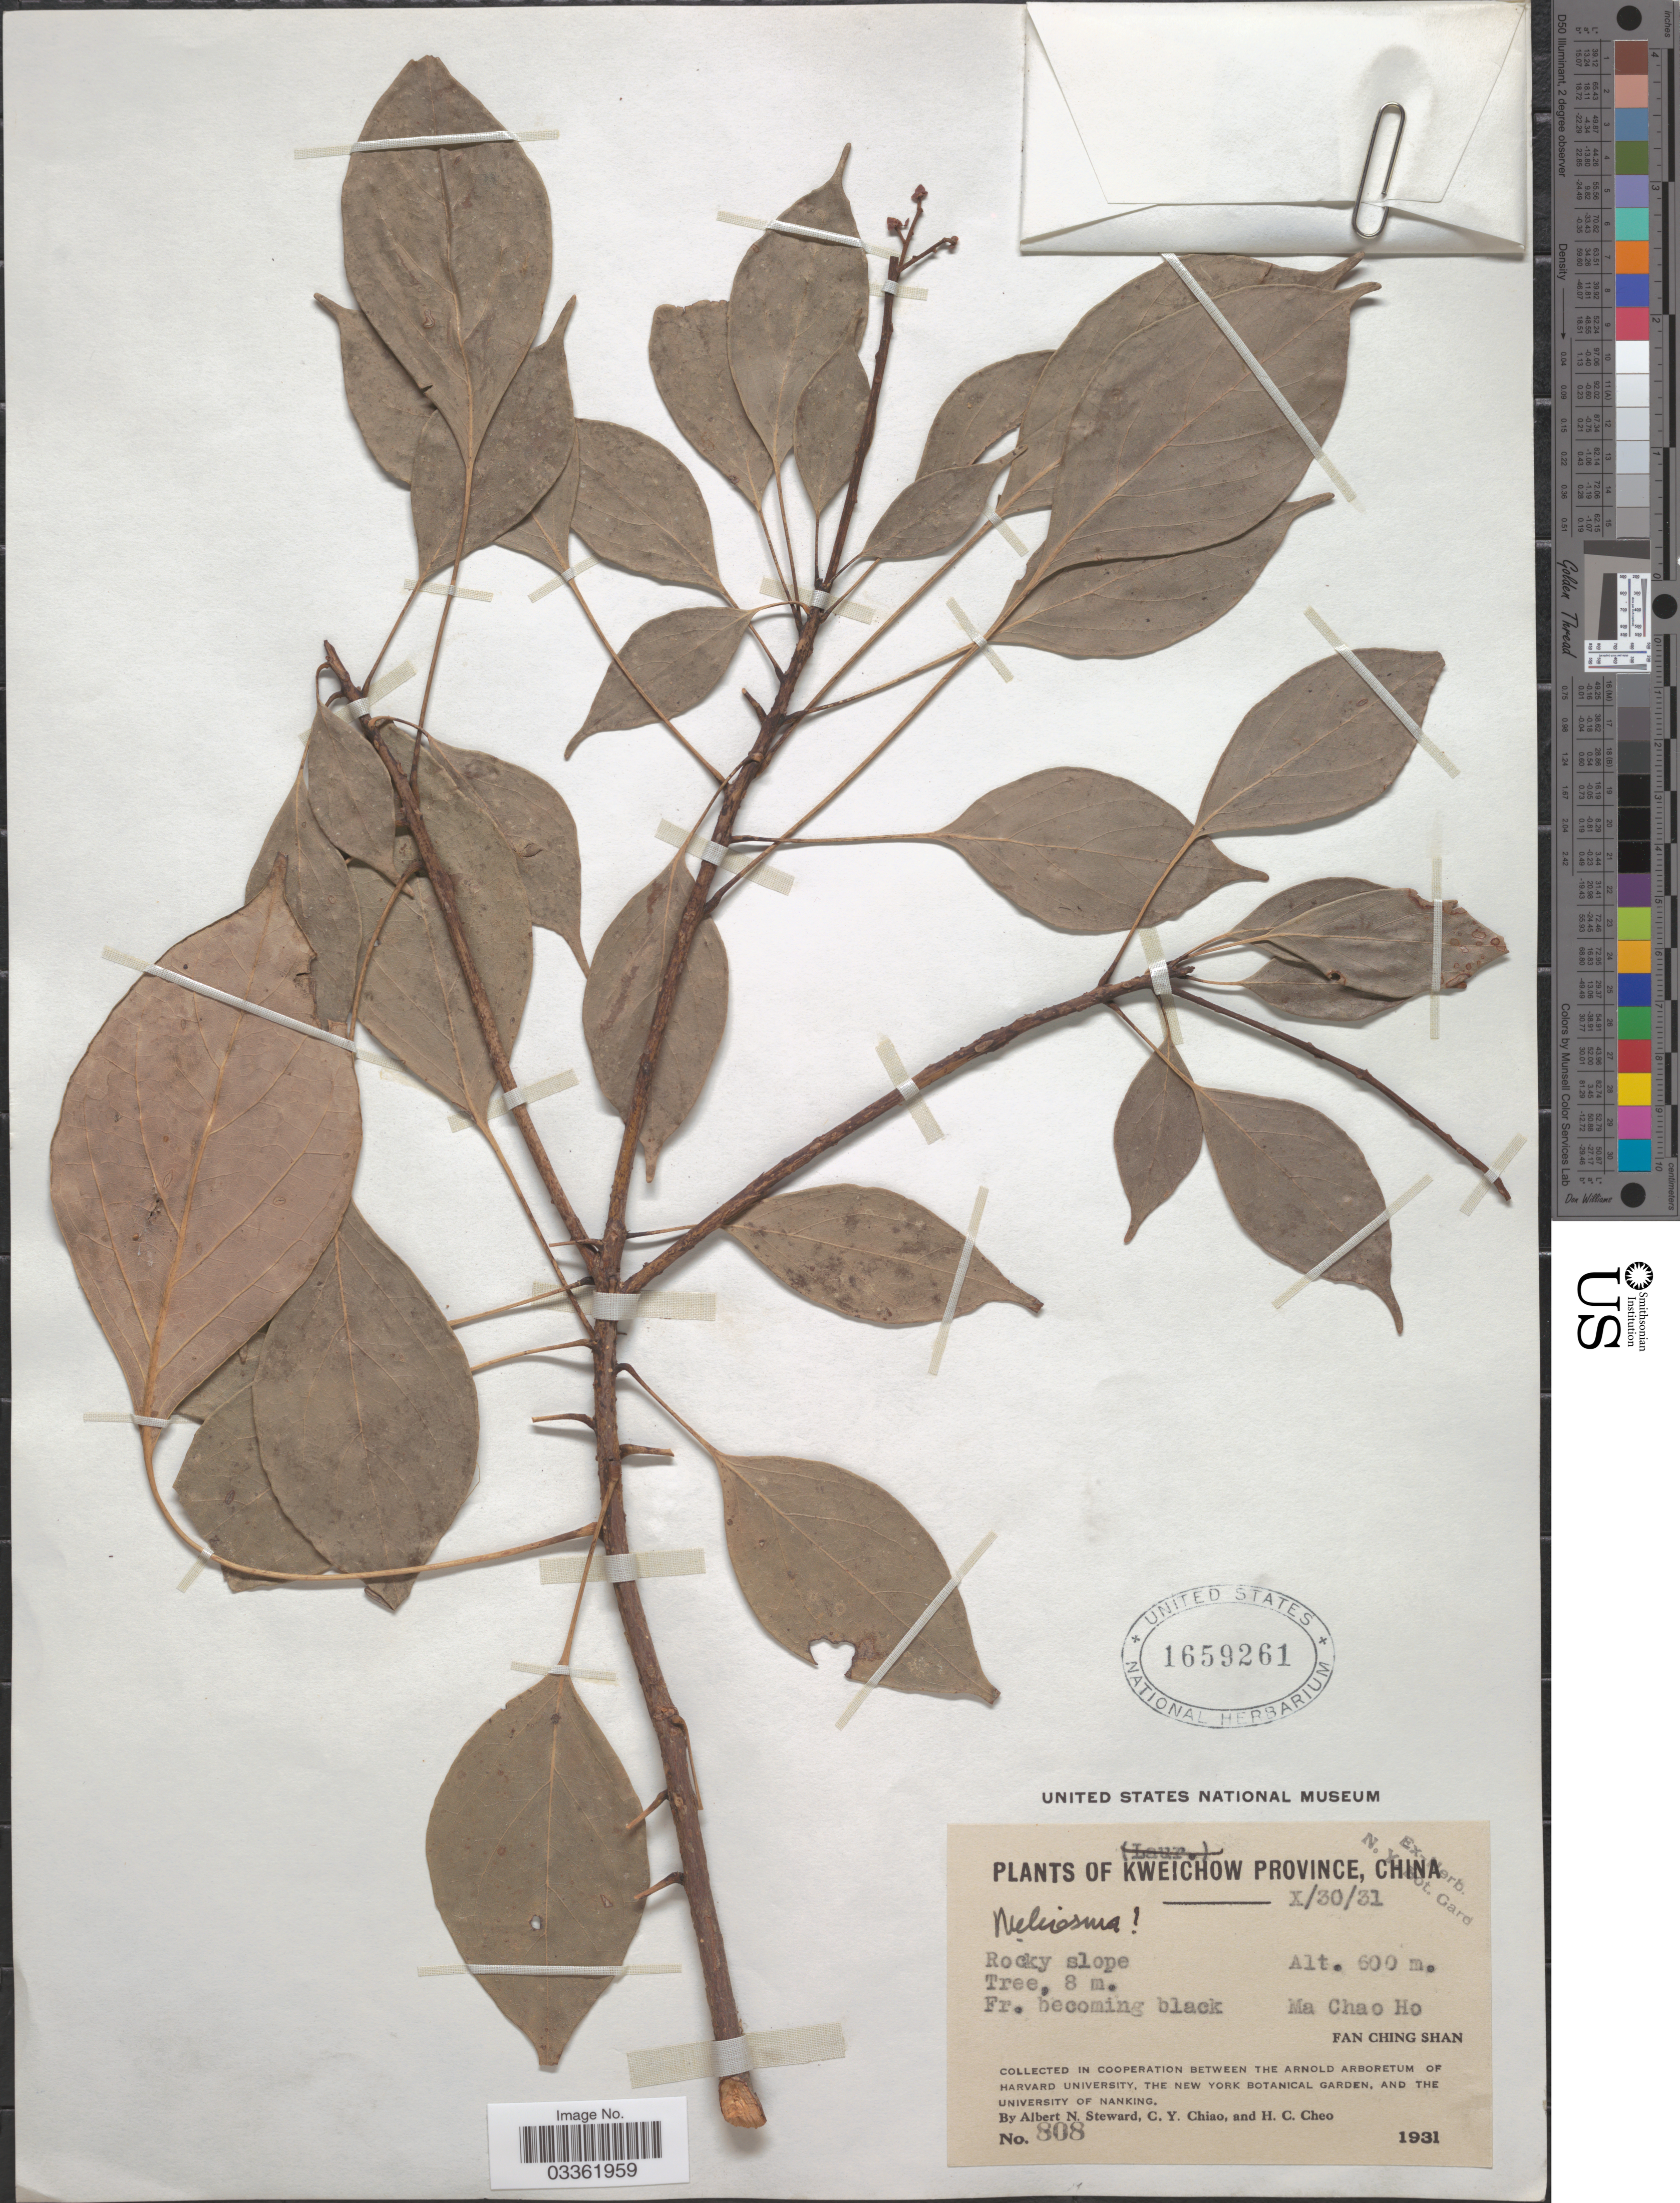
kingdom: Plantae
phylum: Tracheophyta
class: Magnoliopsida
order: Proteales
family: Sabiaceae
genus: Meliosma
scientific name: Meliosma sp.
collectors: A. N. Steward, C. Y. Chiao & H. Cheo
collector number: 808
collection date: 1931-10-30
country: China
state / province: Guizhou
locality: Kweichow Province, Ma Chao Ho, Fan Ching Shan.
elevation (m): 600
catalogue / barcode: US 1659261